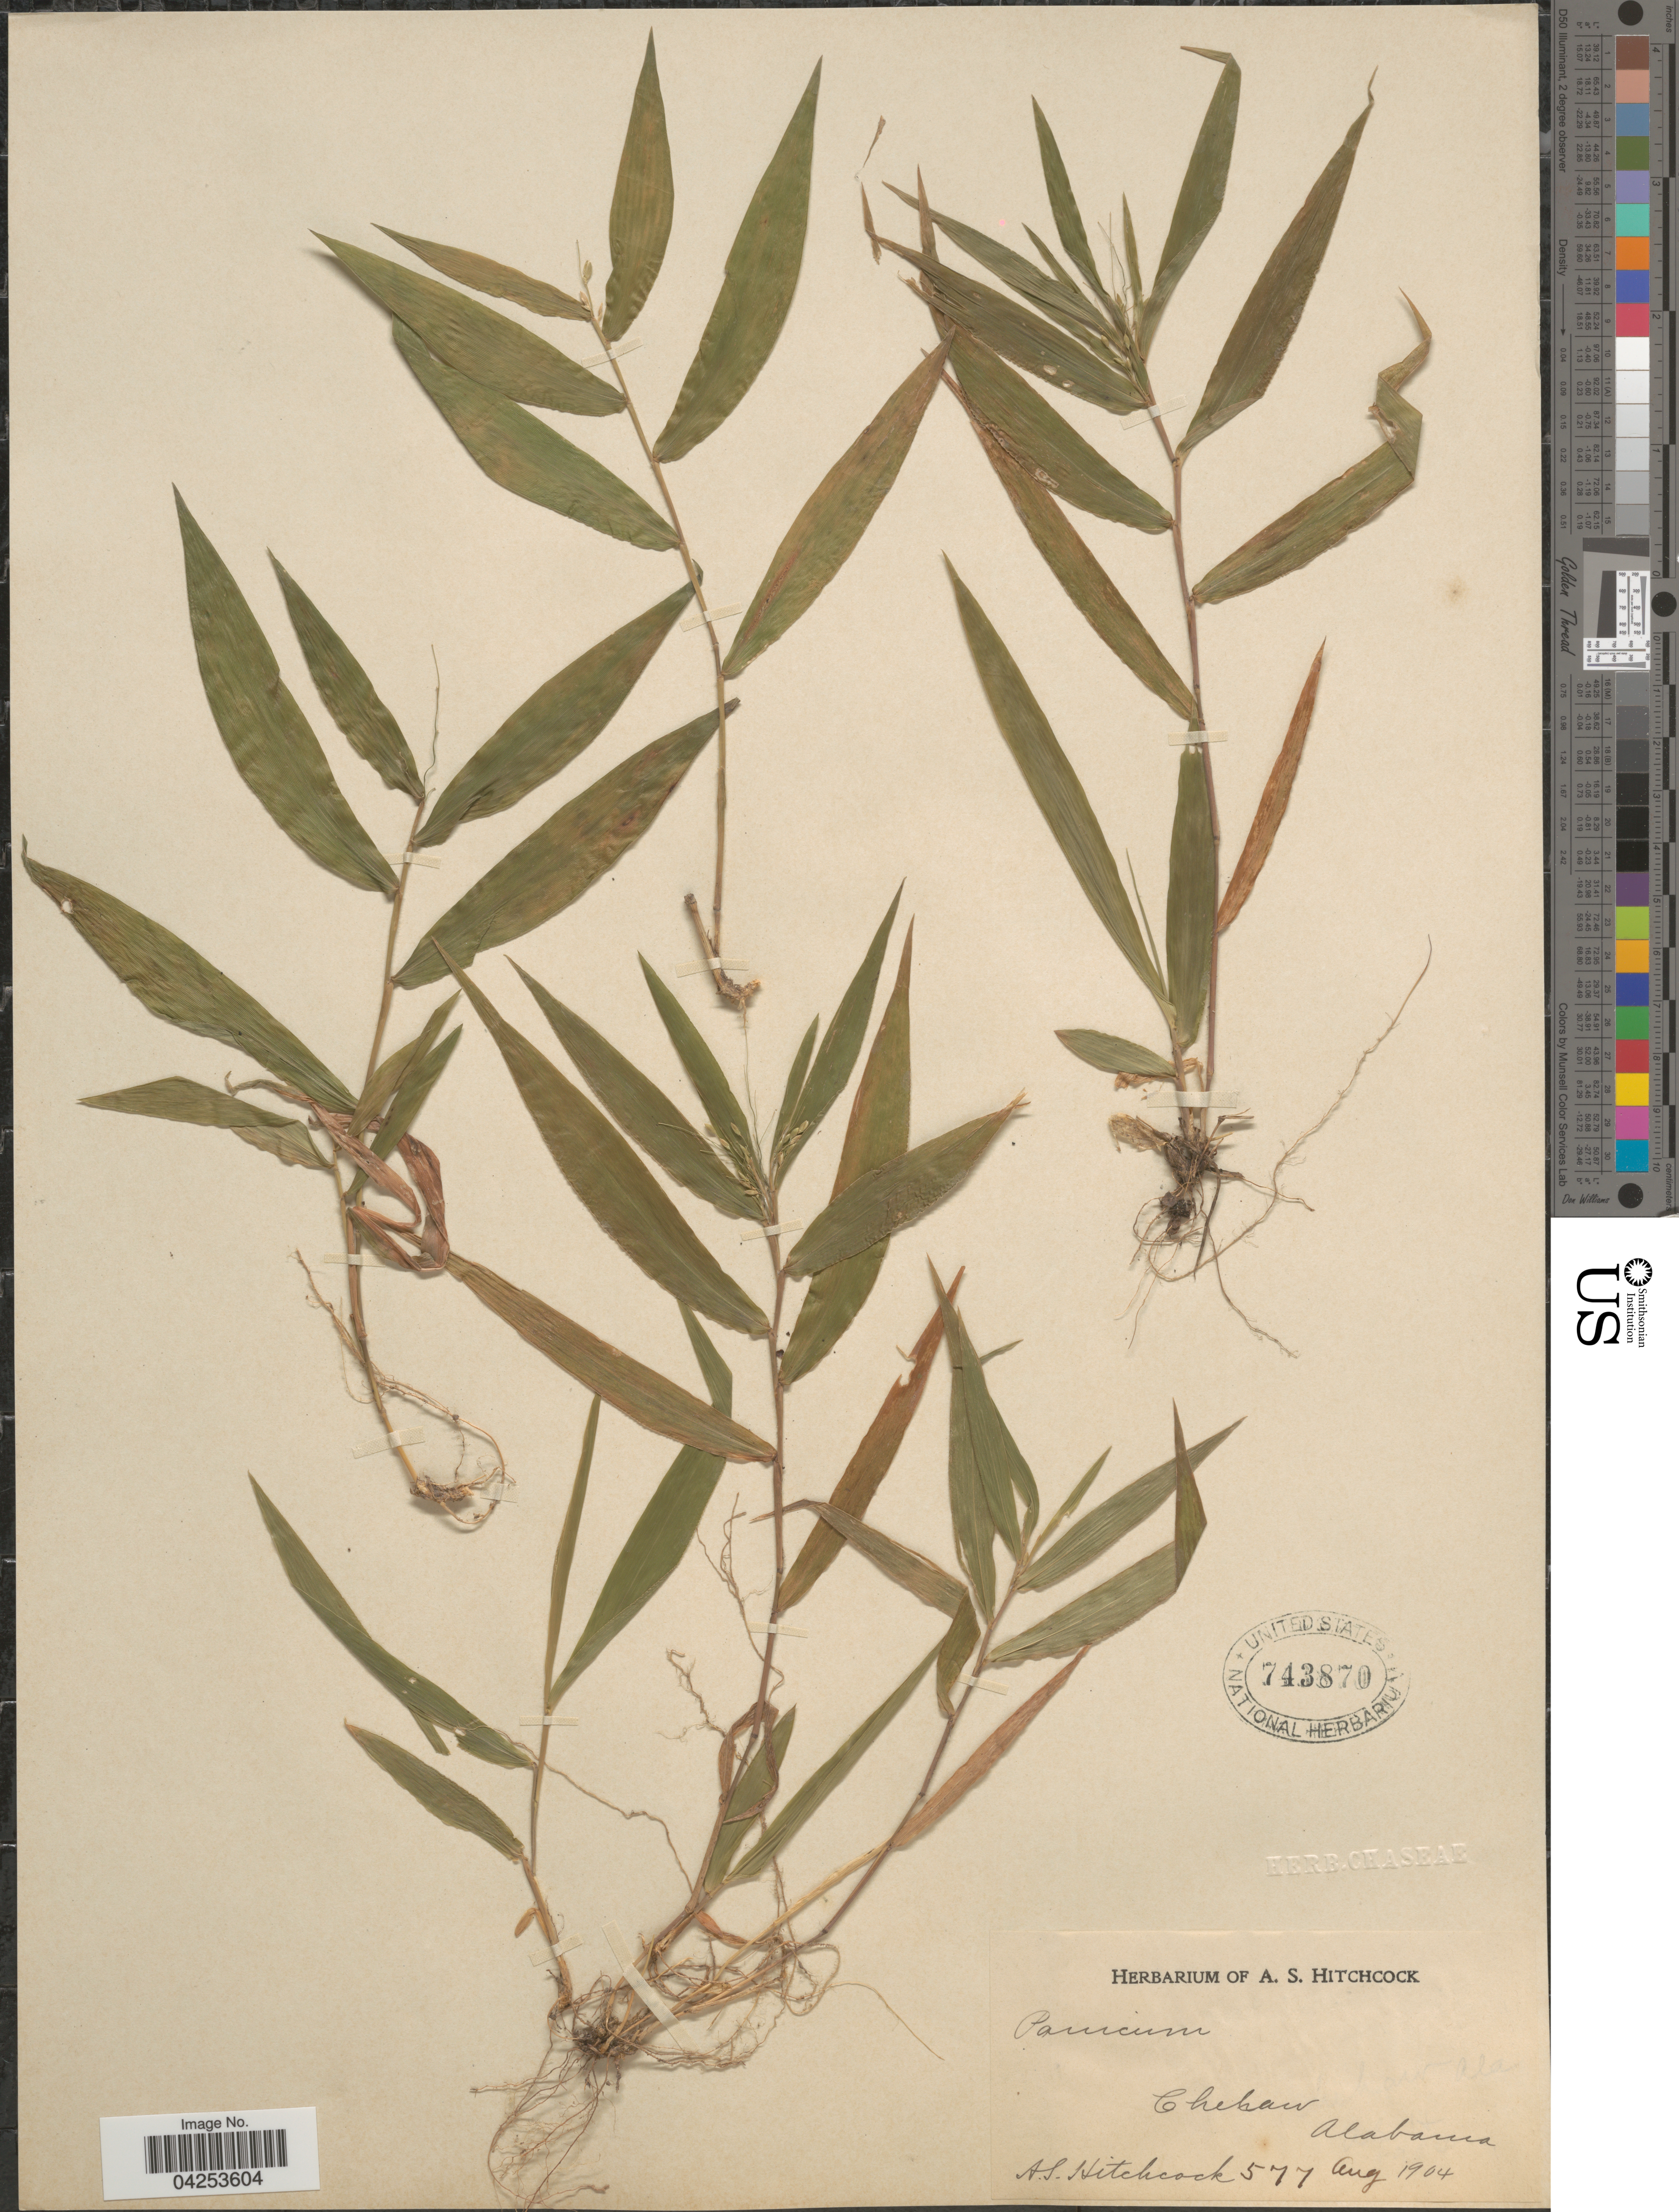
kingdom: Plantae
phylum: Tracheophyta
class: Liliopsida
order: Poales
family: Poaceae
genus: Dichanthelium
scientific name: Dichanthelium commutatum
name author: (Schult.) Gould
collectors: A. S. Hitchcock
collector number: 577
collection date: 1904-08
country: United States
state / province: Alabama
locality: Chehaw.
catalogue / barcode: US 743870